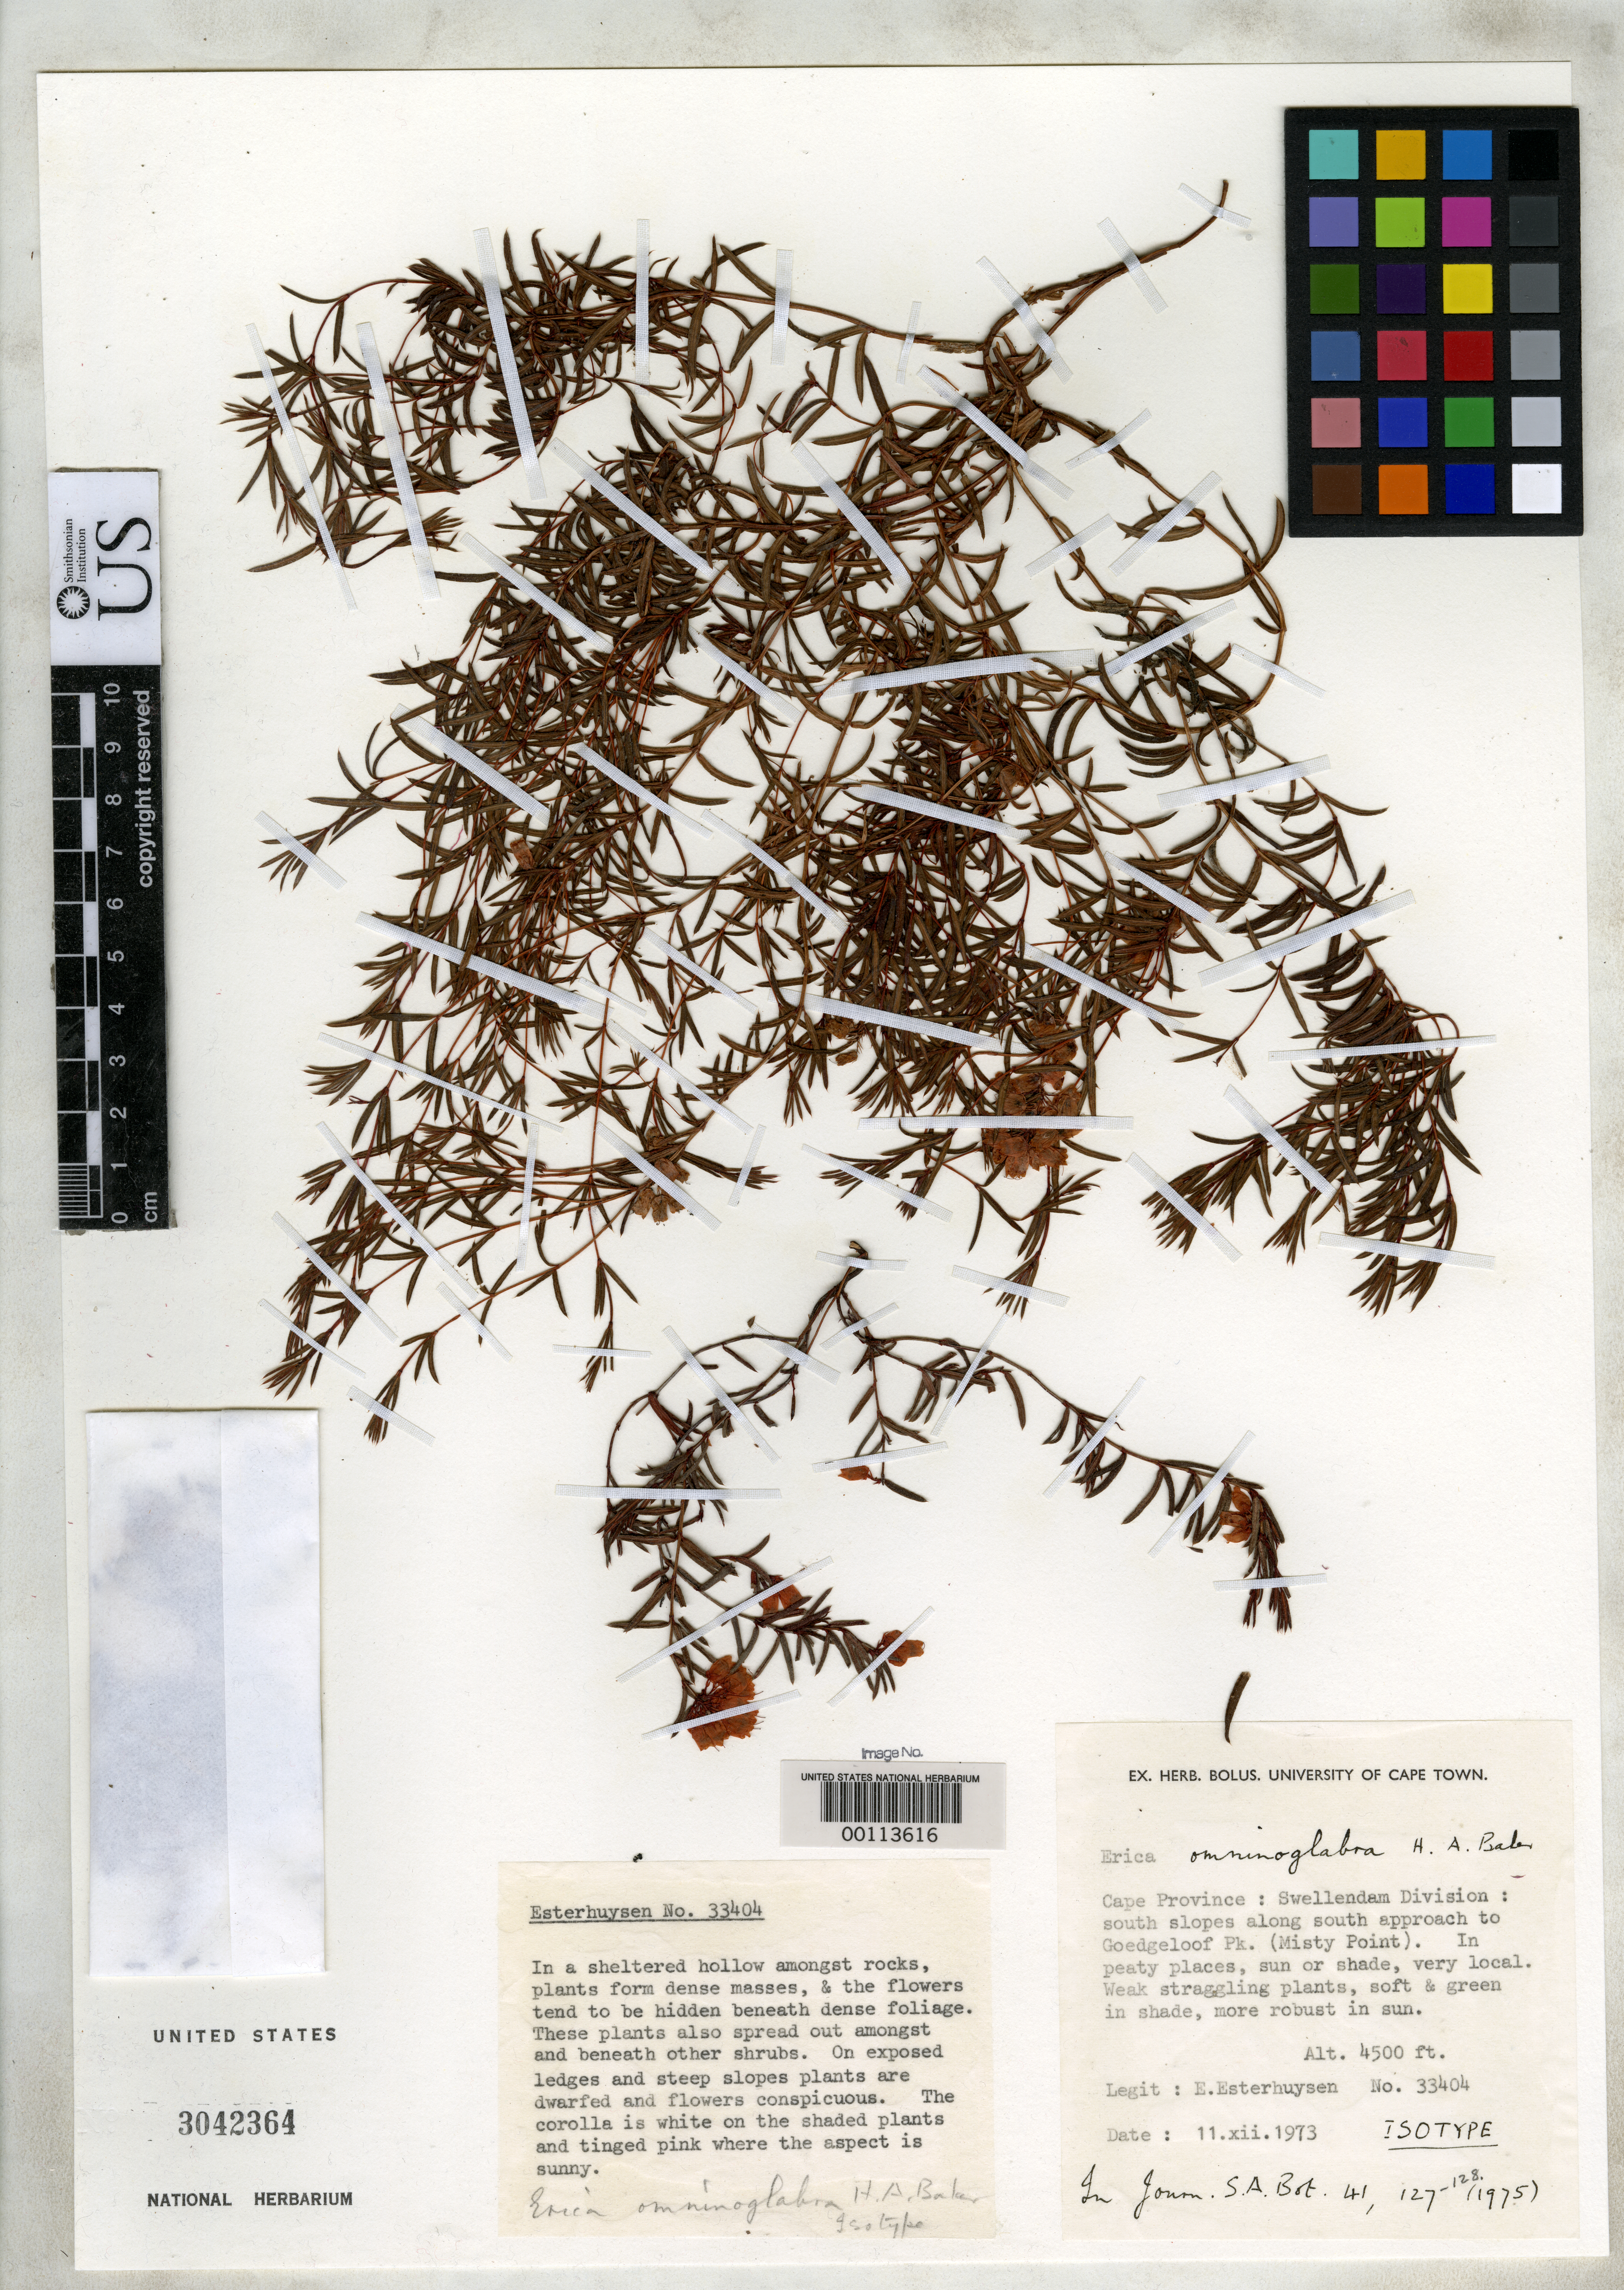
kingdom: Plantae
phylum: Tracheophyta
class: Magnoliopsida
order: Ericales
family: Ericaceae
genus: Erica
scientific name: Erica omninoglabra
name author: H.A. Baker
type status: Isotype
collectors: E. E. Esterhuysen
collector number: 33404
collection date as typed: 11 Dec 1973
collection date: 1973-12-11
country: South Africa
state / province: Western Cape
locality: Goedgeloof Point (Misty Point); alt. 4500 ft. Swellendam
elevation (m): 1372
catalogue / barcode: US 3042364